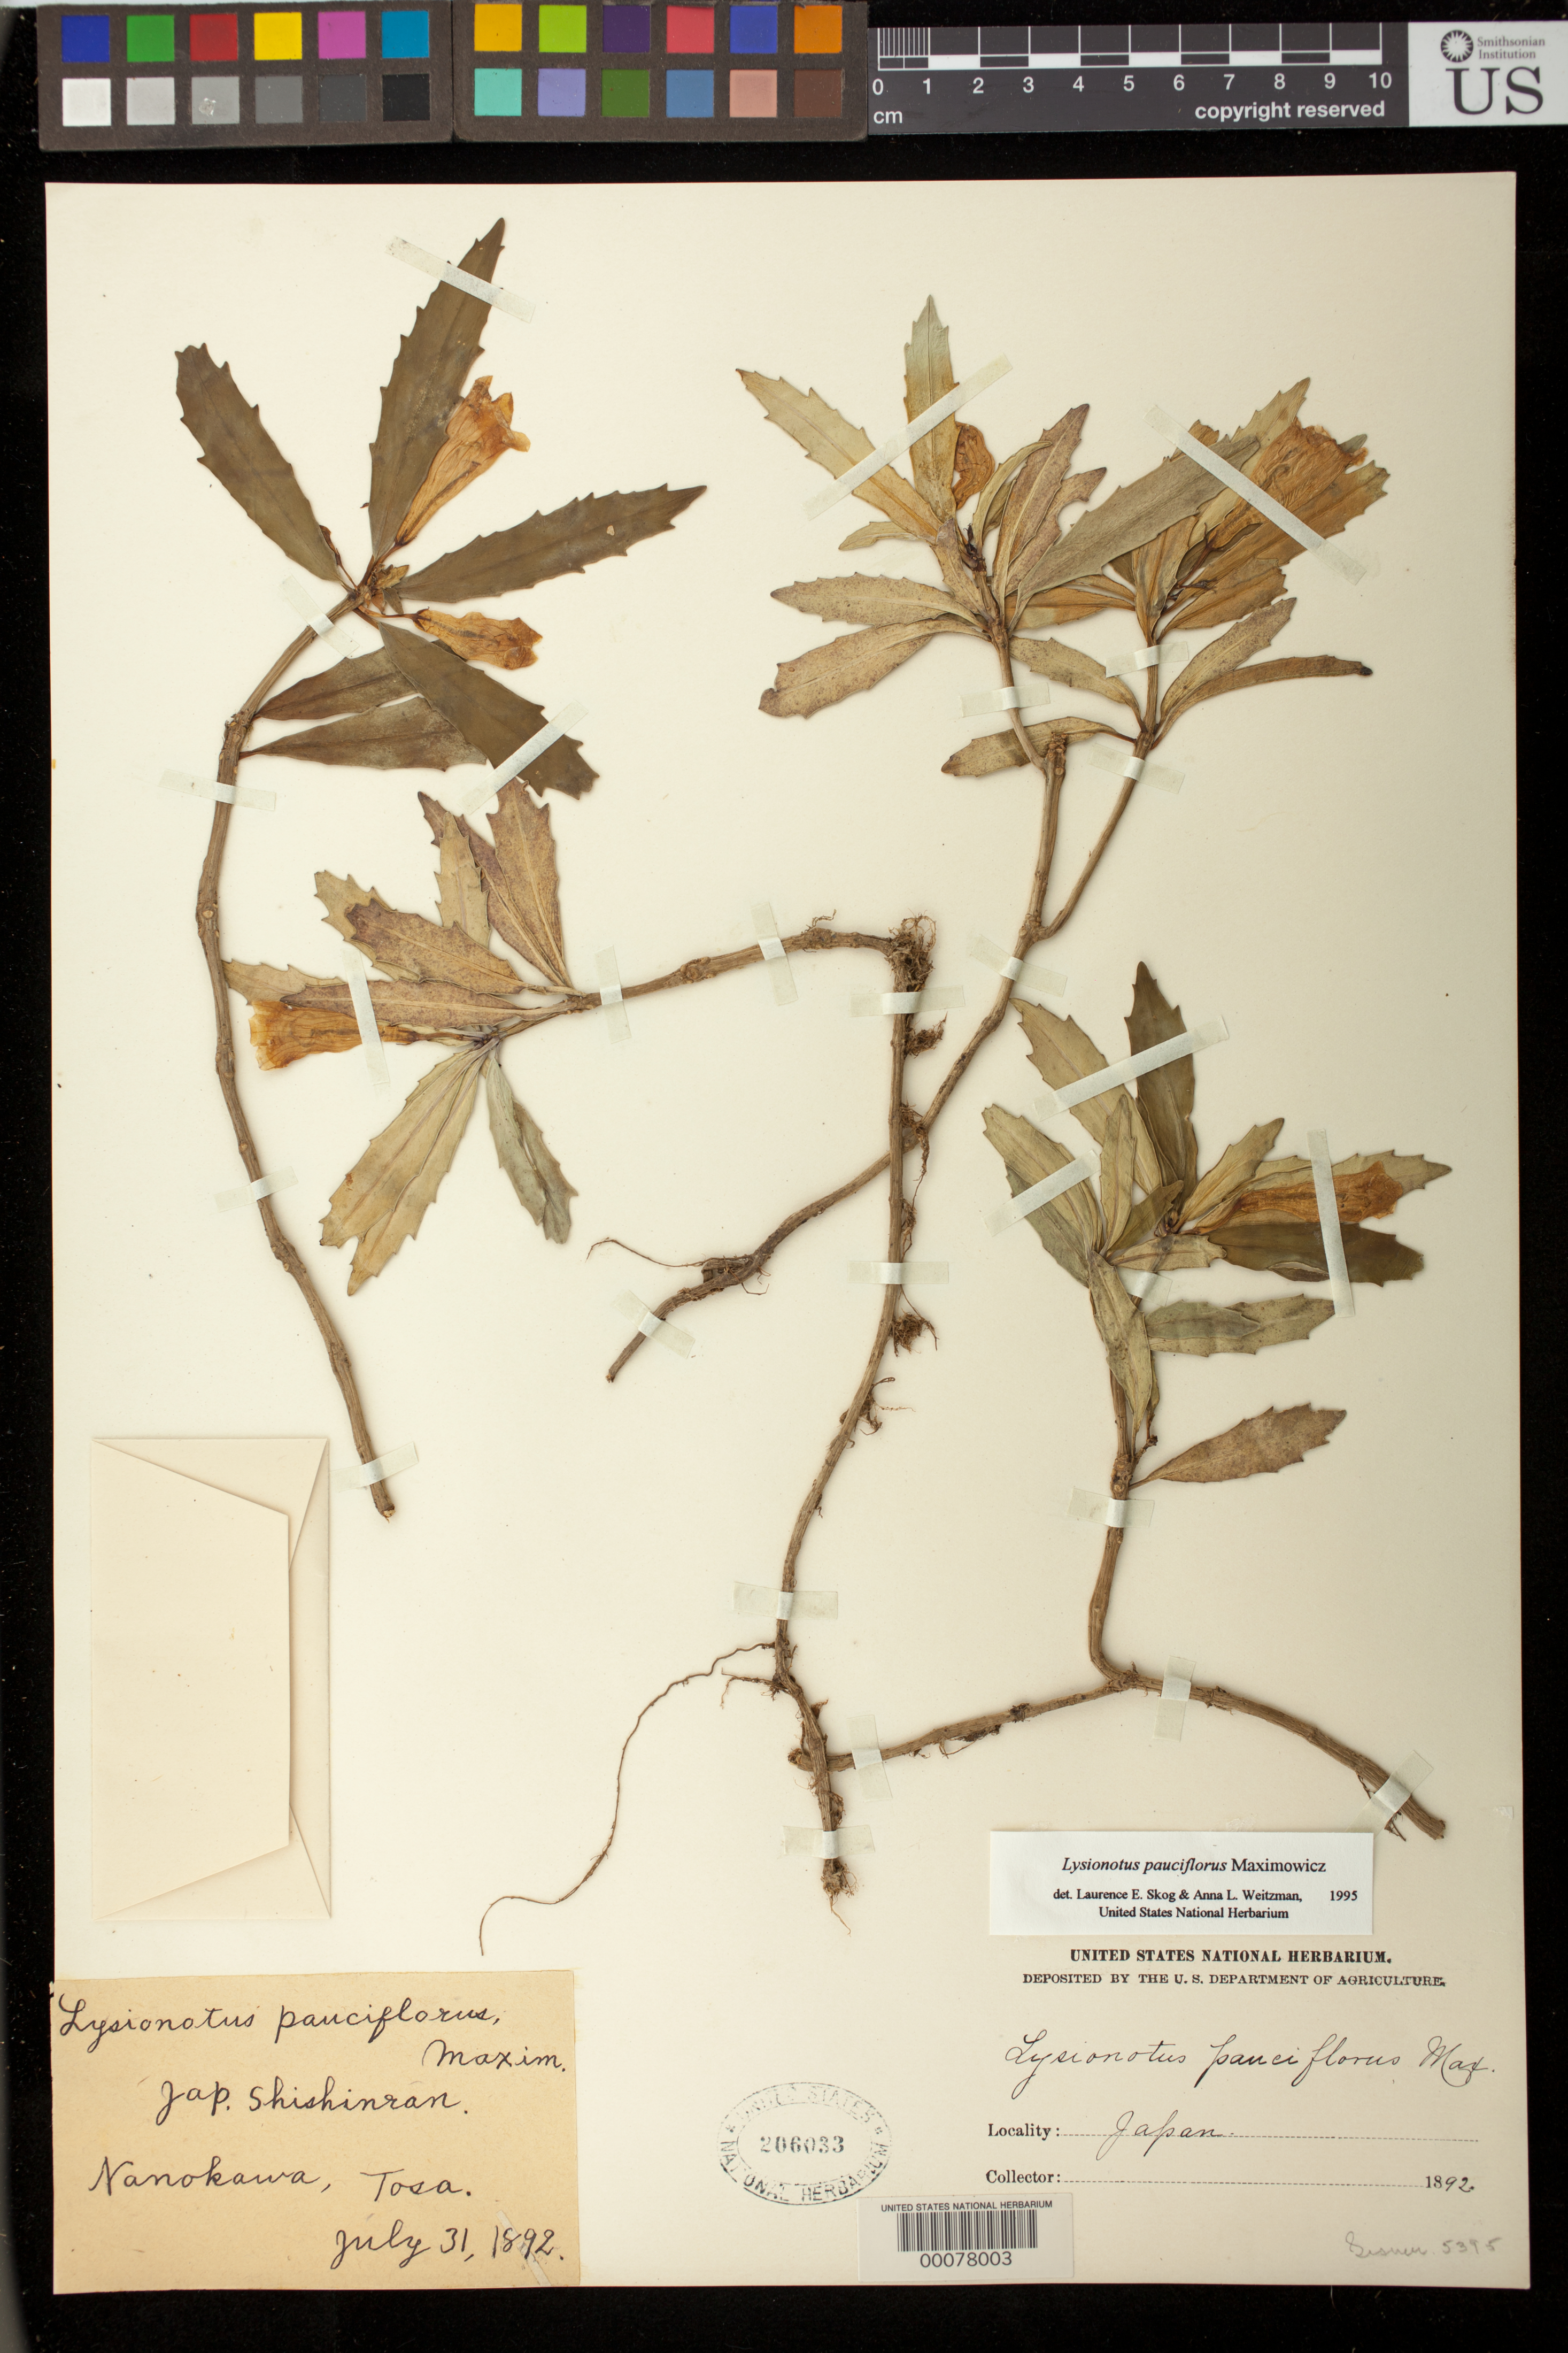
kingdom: Plantae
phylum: Tracheophyta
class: Magnoliopsida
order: Lamiales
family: Gesneriaceae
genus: Lysionotus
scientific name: Lysionotus pauciflorus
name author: Maxim.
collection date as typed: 31 Jul 1892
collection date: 1892-07-31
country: Japan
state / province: Koti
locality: Kochi, Nanokawa, tosa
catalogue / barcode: US 206033